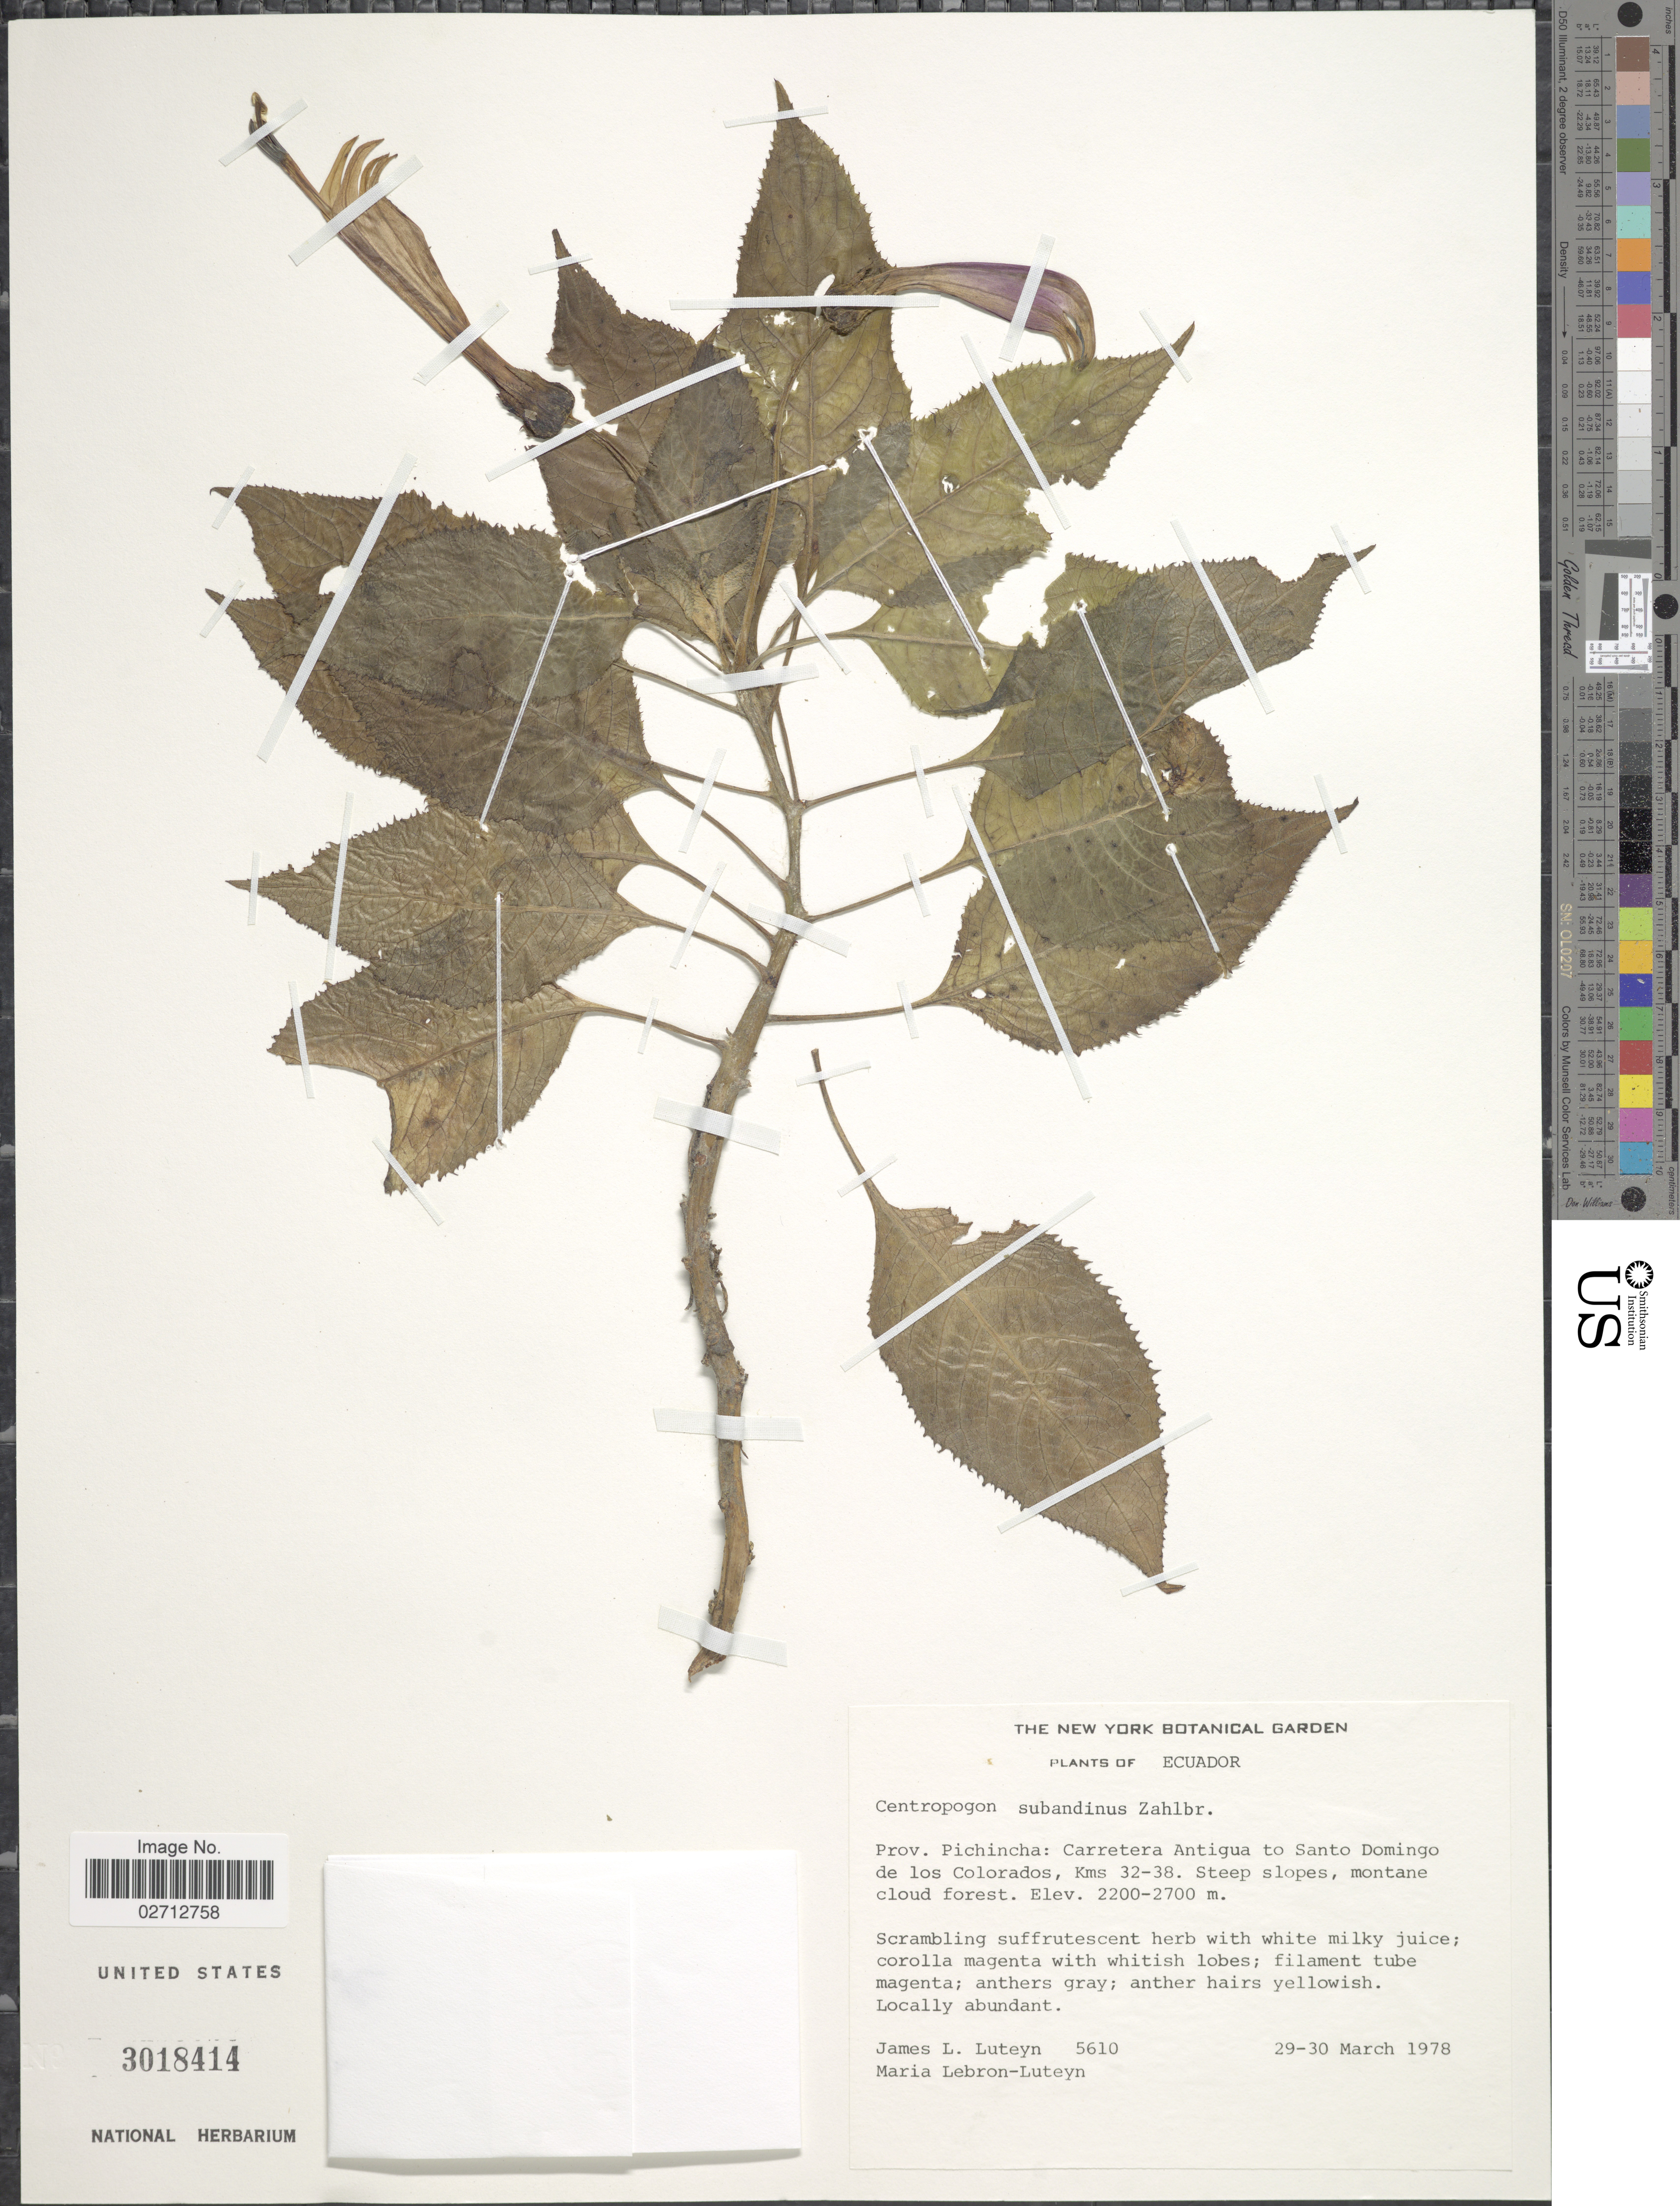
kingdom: Plantae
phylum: Tracheophyta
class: Magnoliopsida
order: Asterales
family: Campanulaceae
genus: Centropogon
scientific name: Centropogon subandinus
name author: Zahlbr.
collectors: J. L. Luteyn & M. L. Lebrón-Luteyn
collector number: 5610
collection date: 1978-03-29/1978-03-30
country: Ecuador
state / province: Pichincha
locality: Carretera Antigua to Santo Domingo de los Colorados, Kms 32-38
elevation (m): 2200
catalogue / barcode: US 3018414